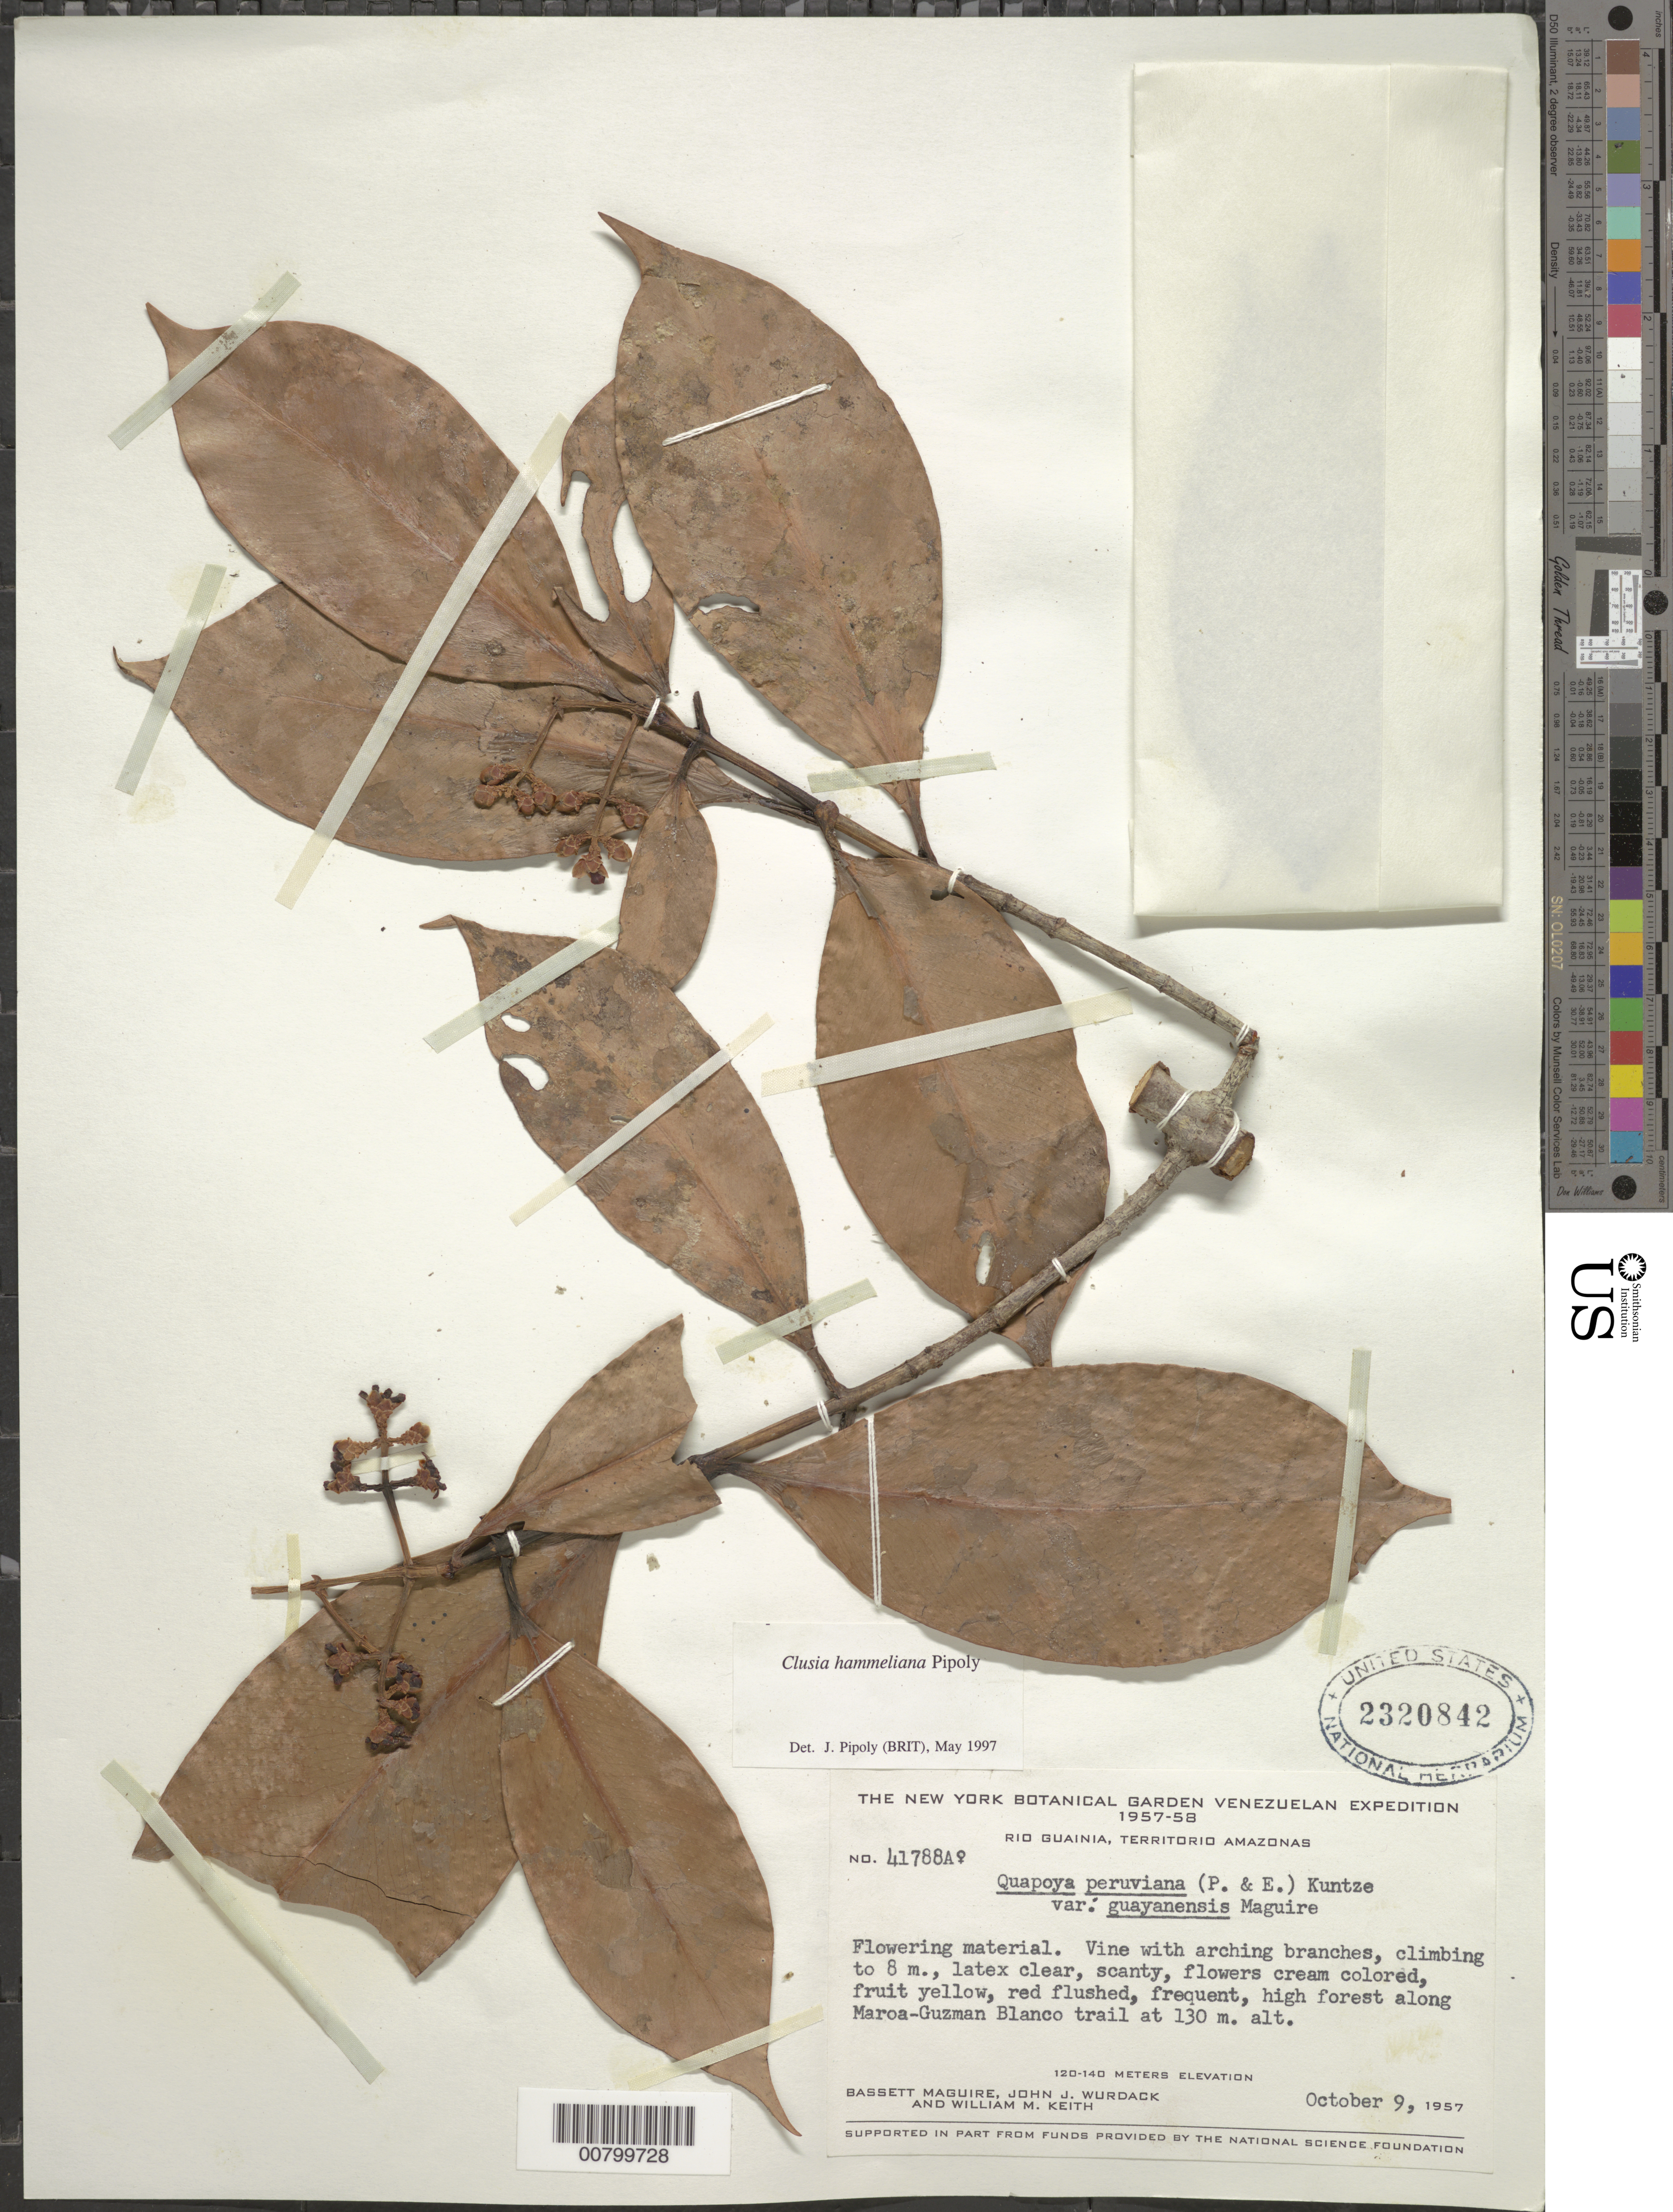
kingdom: Plantae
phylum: Tracheophyta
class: Magnoliopsida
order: Malpighiales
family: Clusiaceae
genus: Clusia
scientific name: Clusia hammeliana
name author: Pipoly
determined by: Pipoly, J. J., III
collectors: B. Maguire, J. J. Wurdack & W. Keith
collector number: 41788 a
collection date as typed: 9-Oct-57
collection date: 1957-10-09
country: Venezuela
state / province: Amazonas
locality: Río Guainía, Maroa-Guzman Blanco trail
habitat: High forest along trail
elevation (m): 130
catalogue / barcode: US 2320842